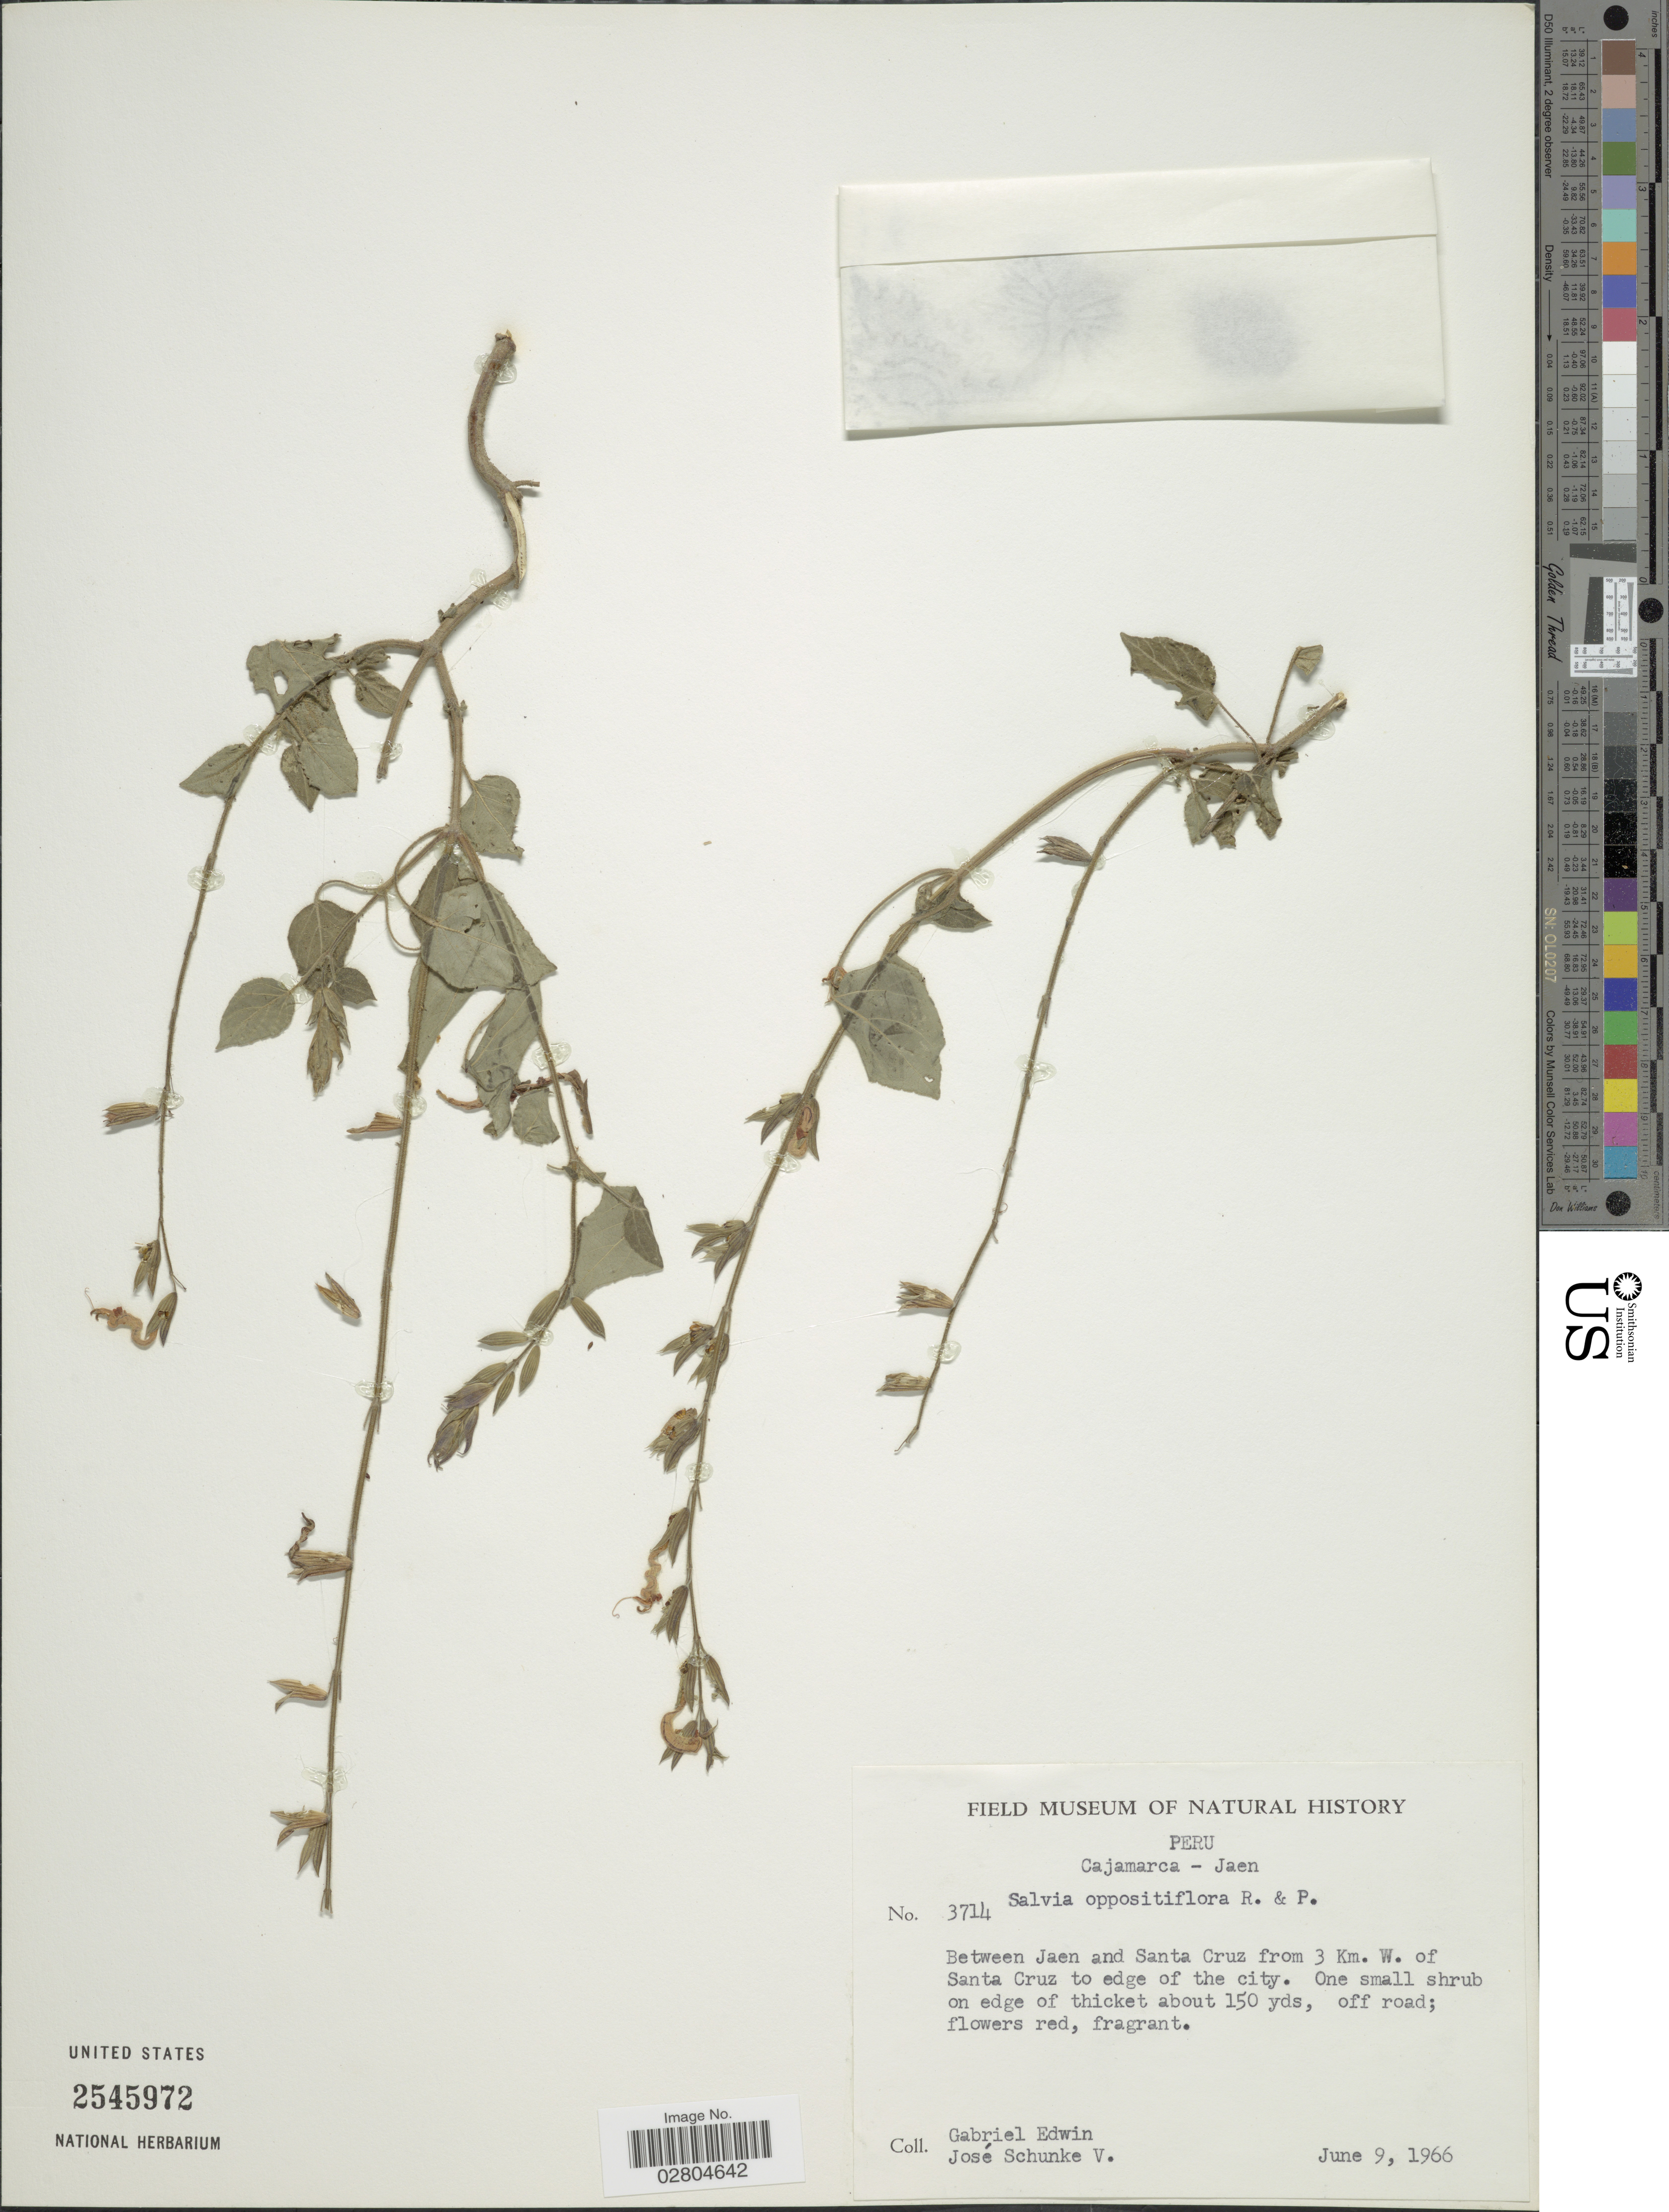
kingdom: Plantae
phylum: Tracheophyta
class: Magnoliopsida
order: Lamiales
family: Lamiaceae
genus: Salvia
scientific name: Salvia oppositiflora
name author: Ruiz & Pav.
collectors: G. Edwin & J. Schunke Vigo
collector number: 3714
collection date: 1966-06-09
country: Peru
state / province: Cajamarca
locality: Jaen. Between Jaen and Santa Cruz from 3 Km. W. of Santa Cruz to edge of the city.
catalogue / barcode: US 2545972